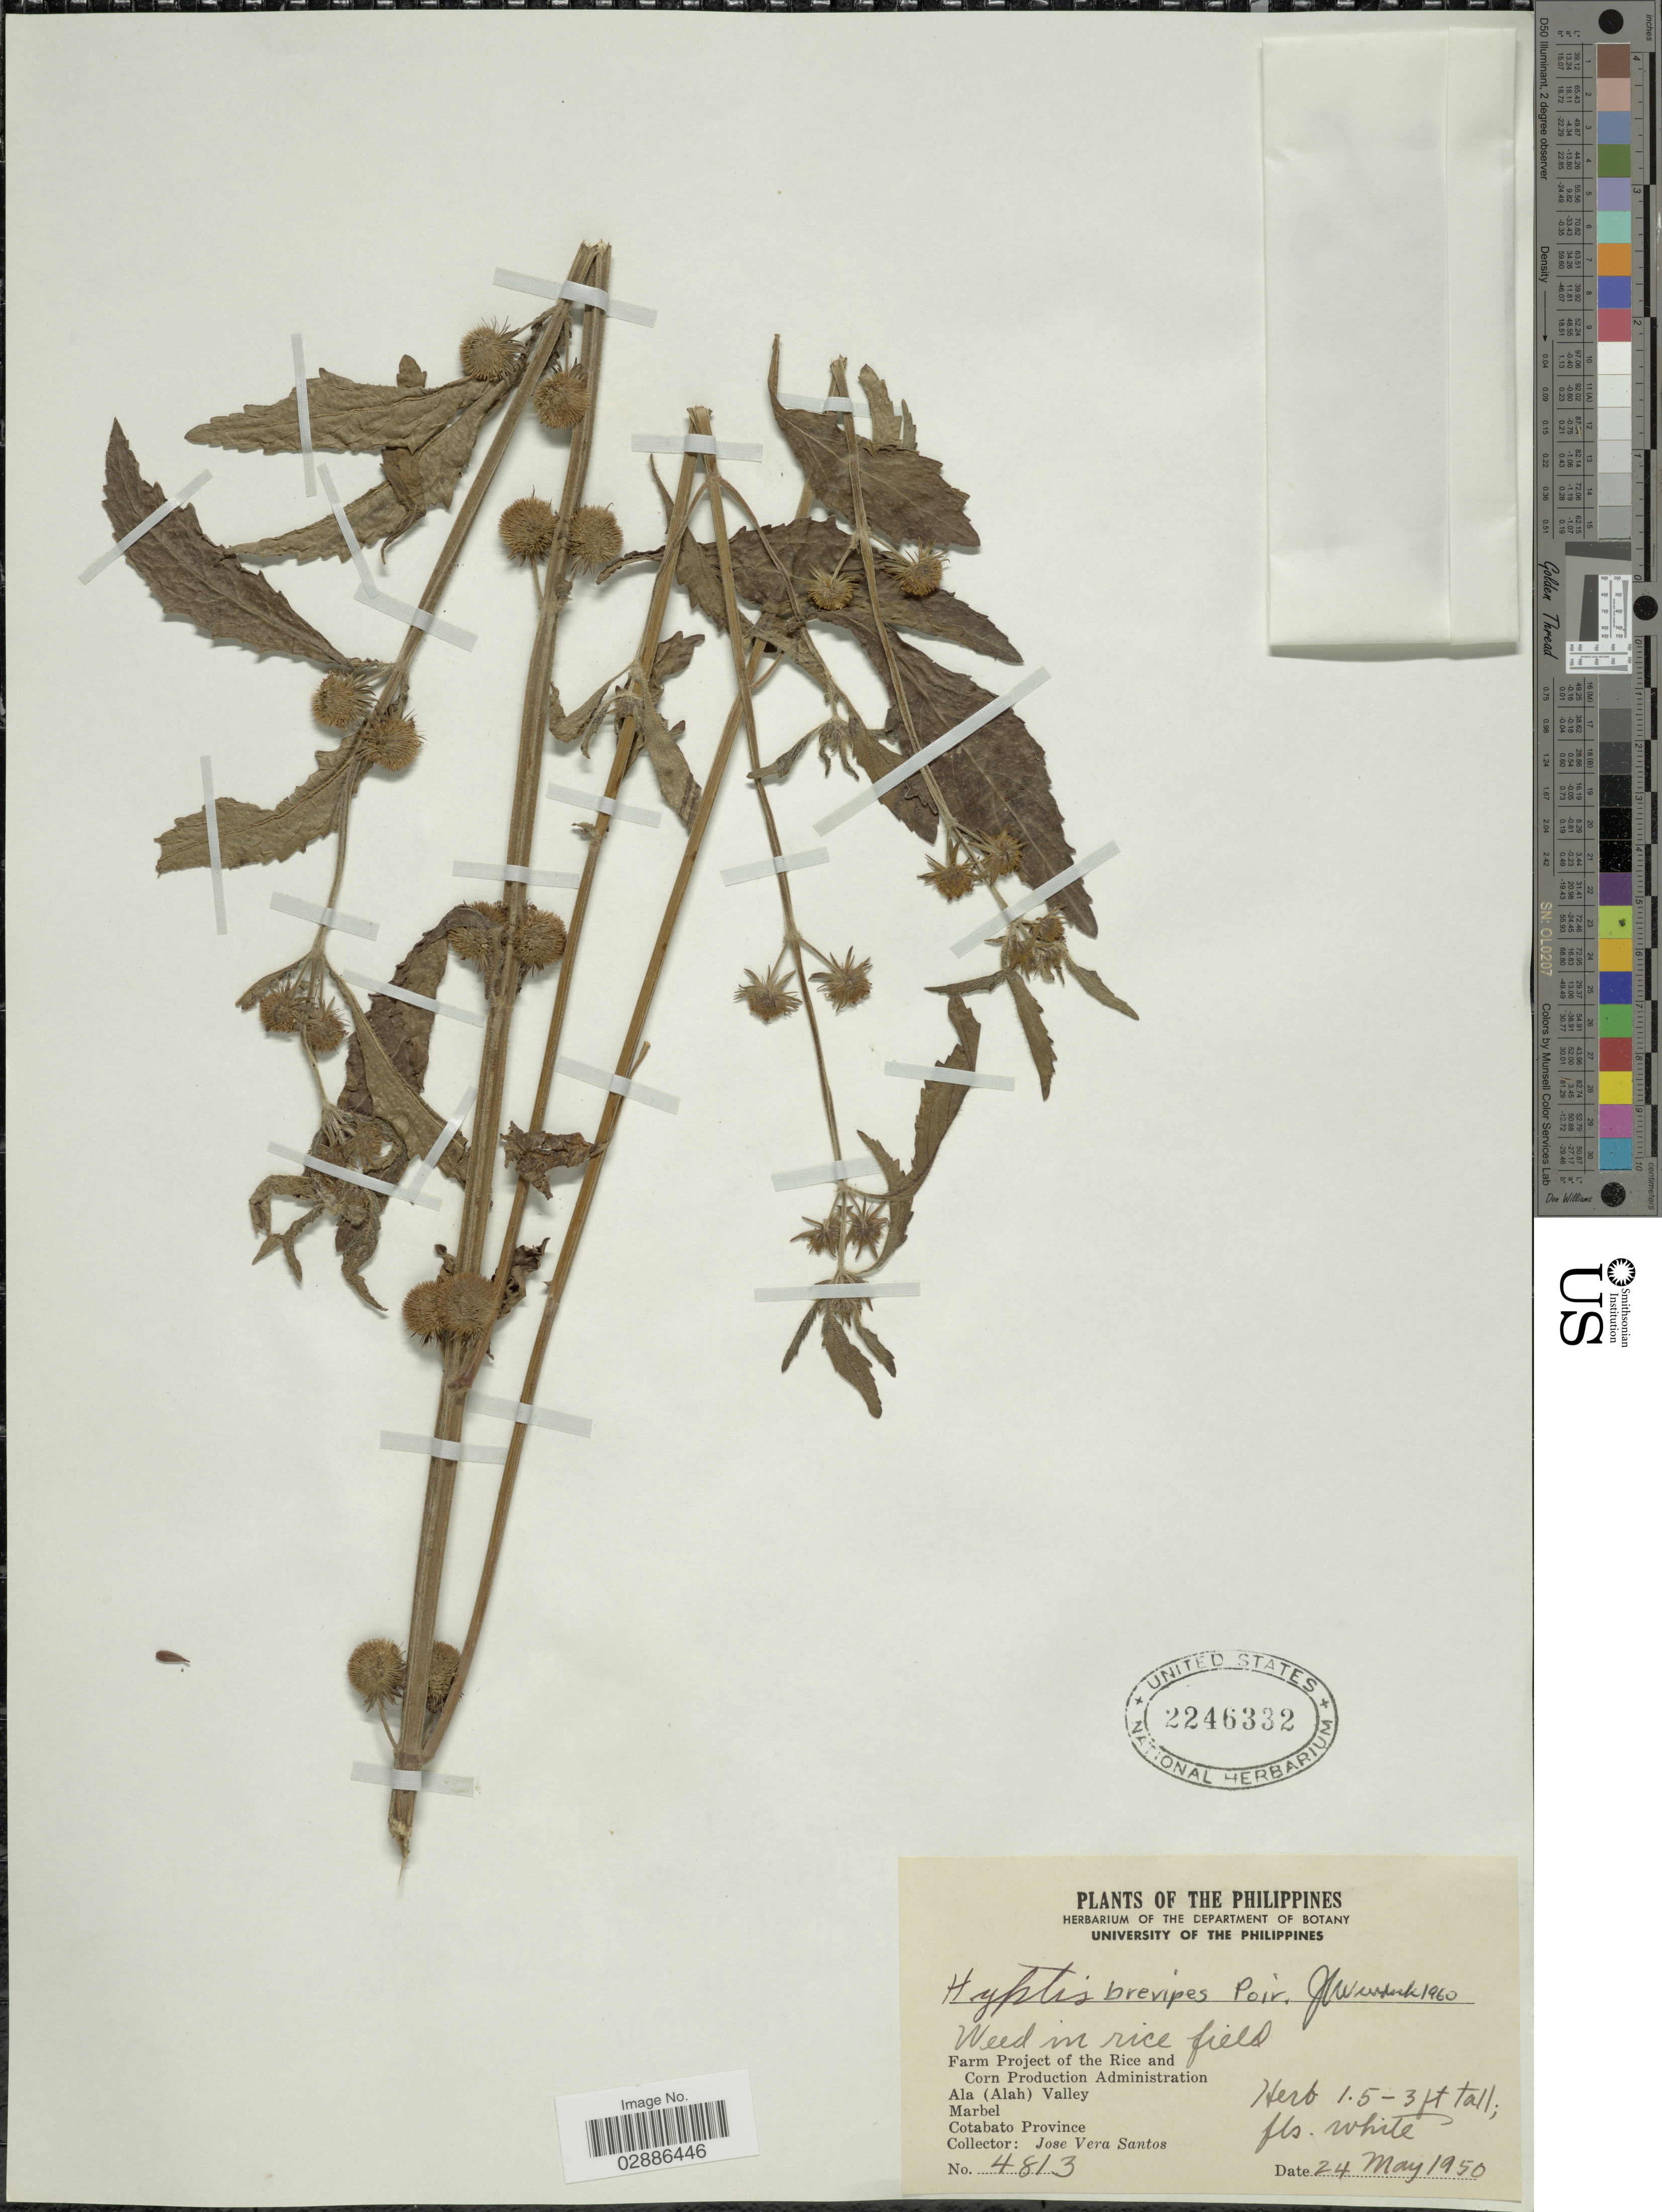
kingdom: Plantae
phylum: Tracheophyta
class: Magnoliopsida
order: Lamiales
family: Lamiaceae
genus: Hyptis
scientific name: Hyptis sp.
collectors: J. Santos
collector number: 4813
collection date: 1950-05-24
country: Philippines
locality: Farm Project of the Rice and Corn Production Administration, Ala (Alah) Valley, Cotabato Province.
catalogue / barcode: US 2246332